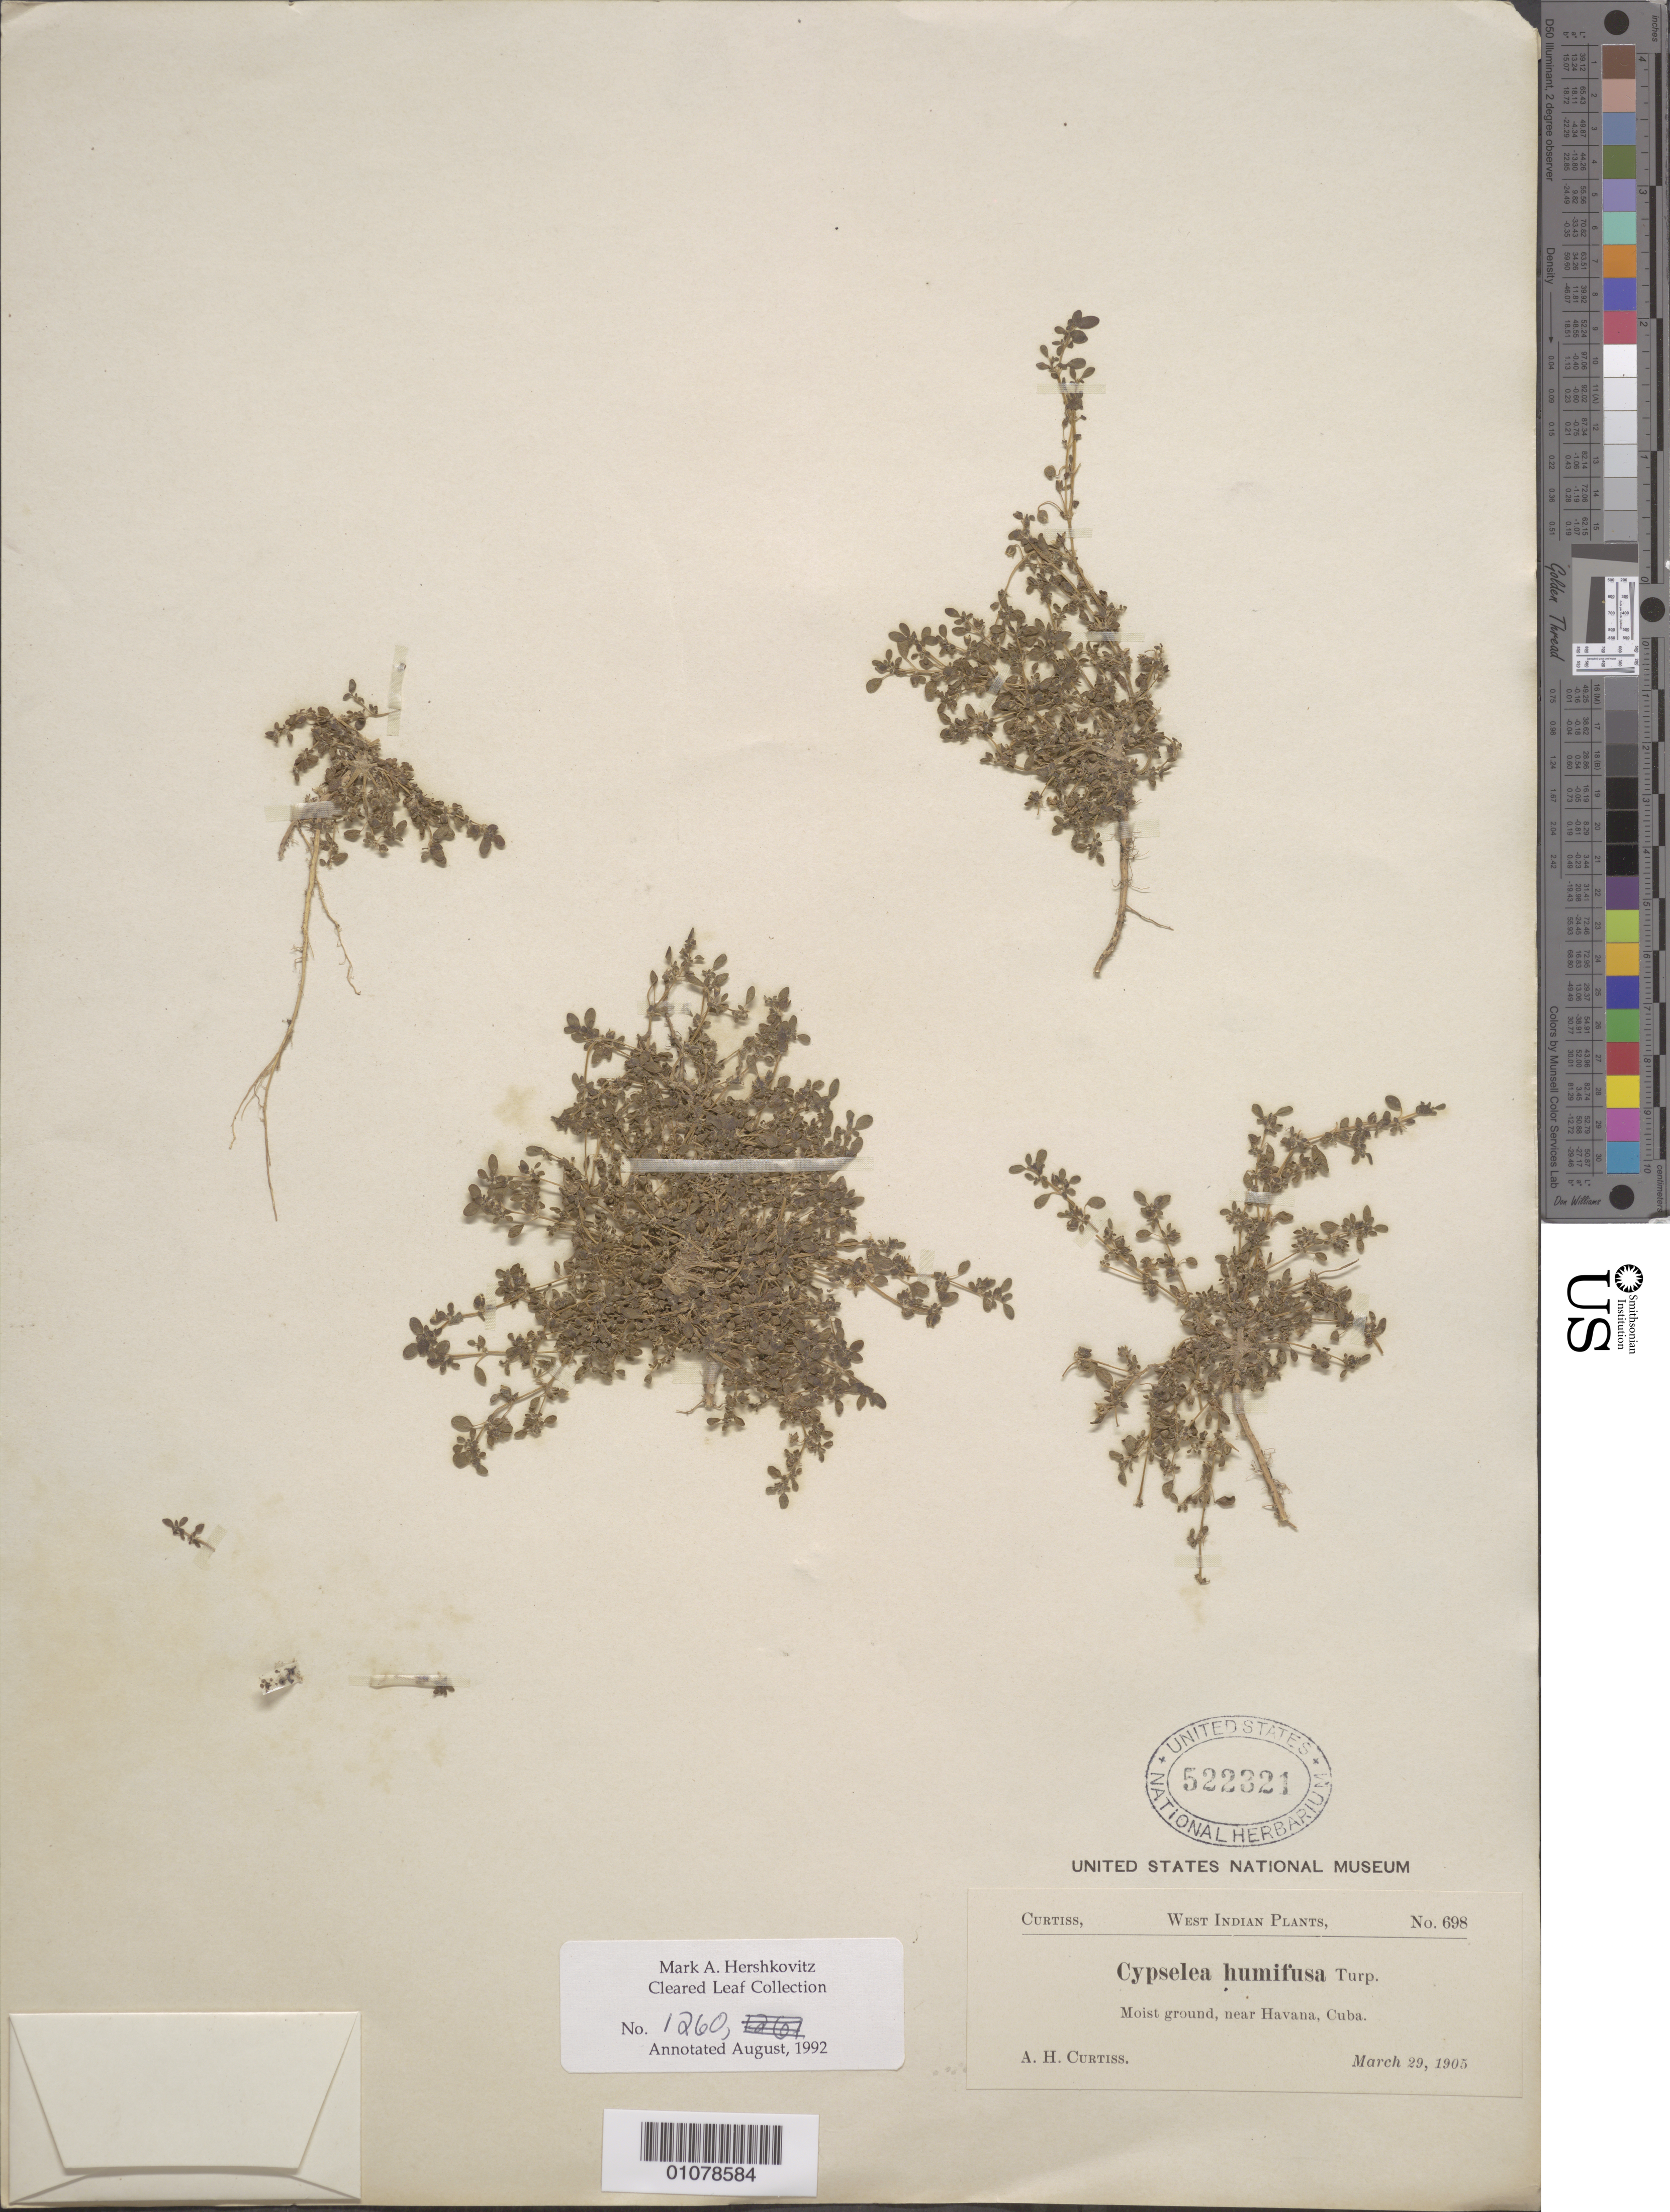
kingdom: Plantae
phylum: Tracheophyta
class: Magnoliopsida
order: Caryophyllales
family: Aizoaceae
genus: Sesuvium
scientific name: Sesuvium humifusum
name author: (Turpin) Bohley & G. Kadereit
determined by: Strong, Mark T., (BOT), Smithsonian Institution - National Museum of Natural History (UNITED STATES)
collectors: A. H. Curtiss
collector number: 698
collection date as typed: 29 Mar 1905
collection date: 1905-03-29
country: Cuba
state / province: La Habana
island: Cuba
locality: Near Havana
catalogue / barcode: US 522321